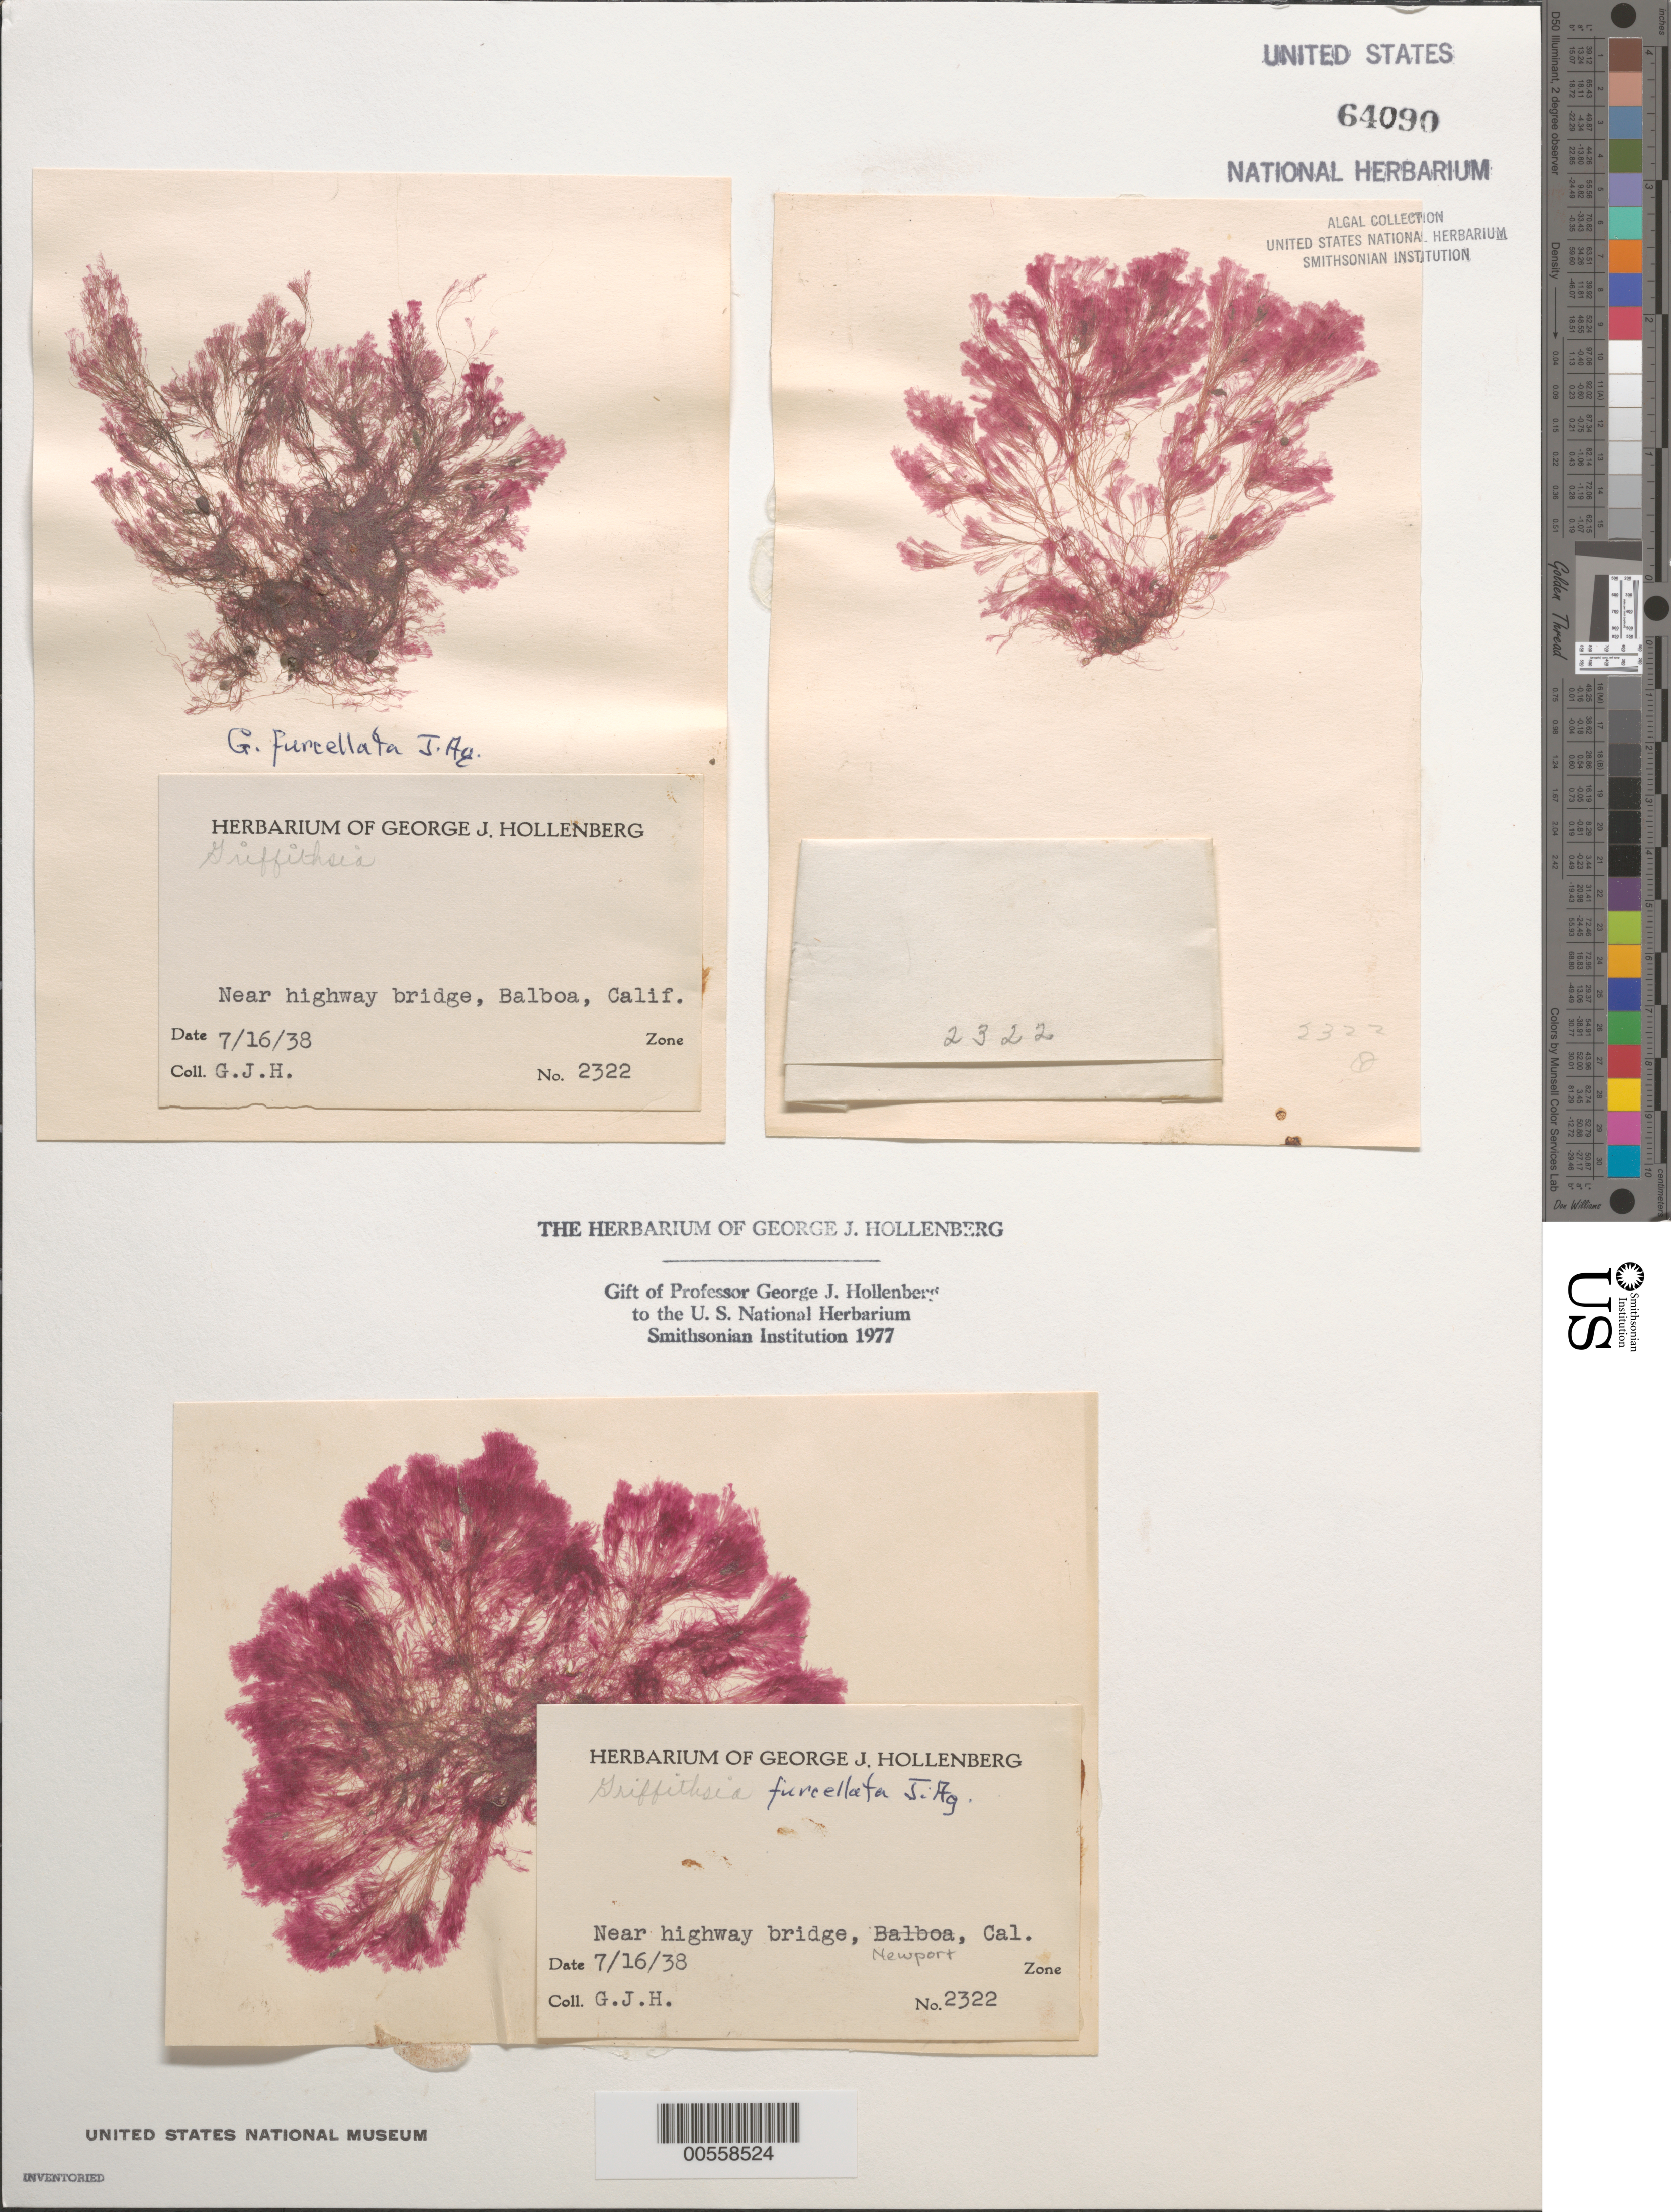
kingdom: Plantae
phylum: Rhodophyta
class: Florideophyceae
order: Ceramiales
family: Wrangeliaceae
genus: Anotrichium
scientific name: Anotrichium furcellatum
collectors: G. Hollenberg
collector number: GJH 2322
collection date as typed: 16 Jul 1938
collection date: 1938-07-16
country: United States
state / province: California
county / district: Orange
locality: Estuary outlet near highway bridge, Newport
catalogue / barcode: US 64090